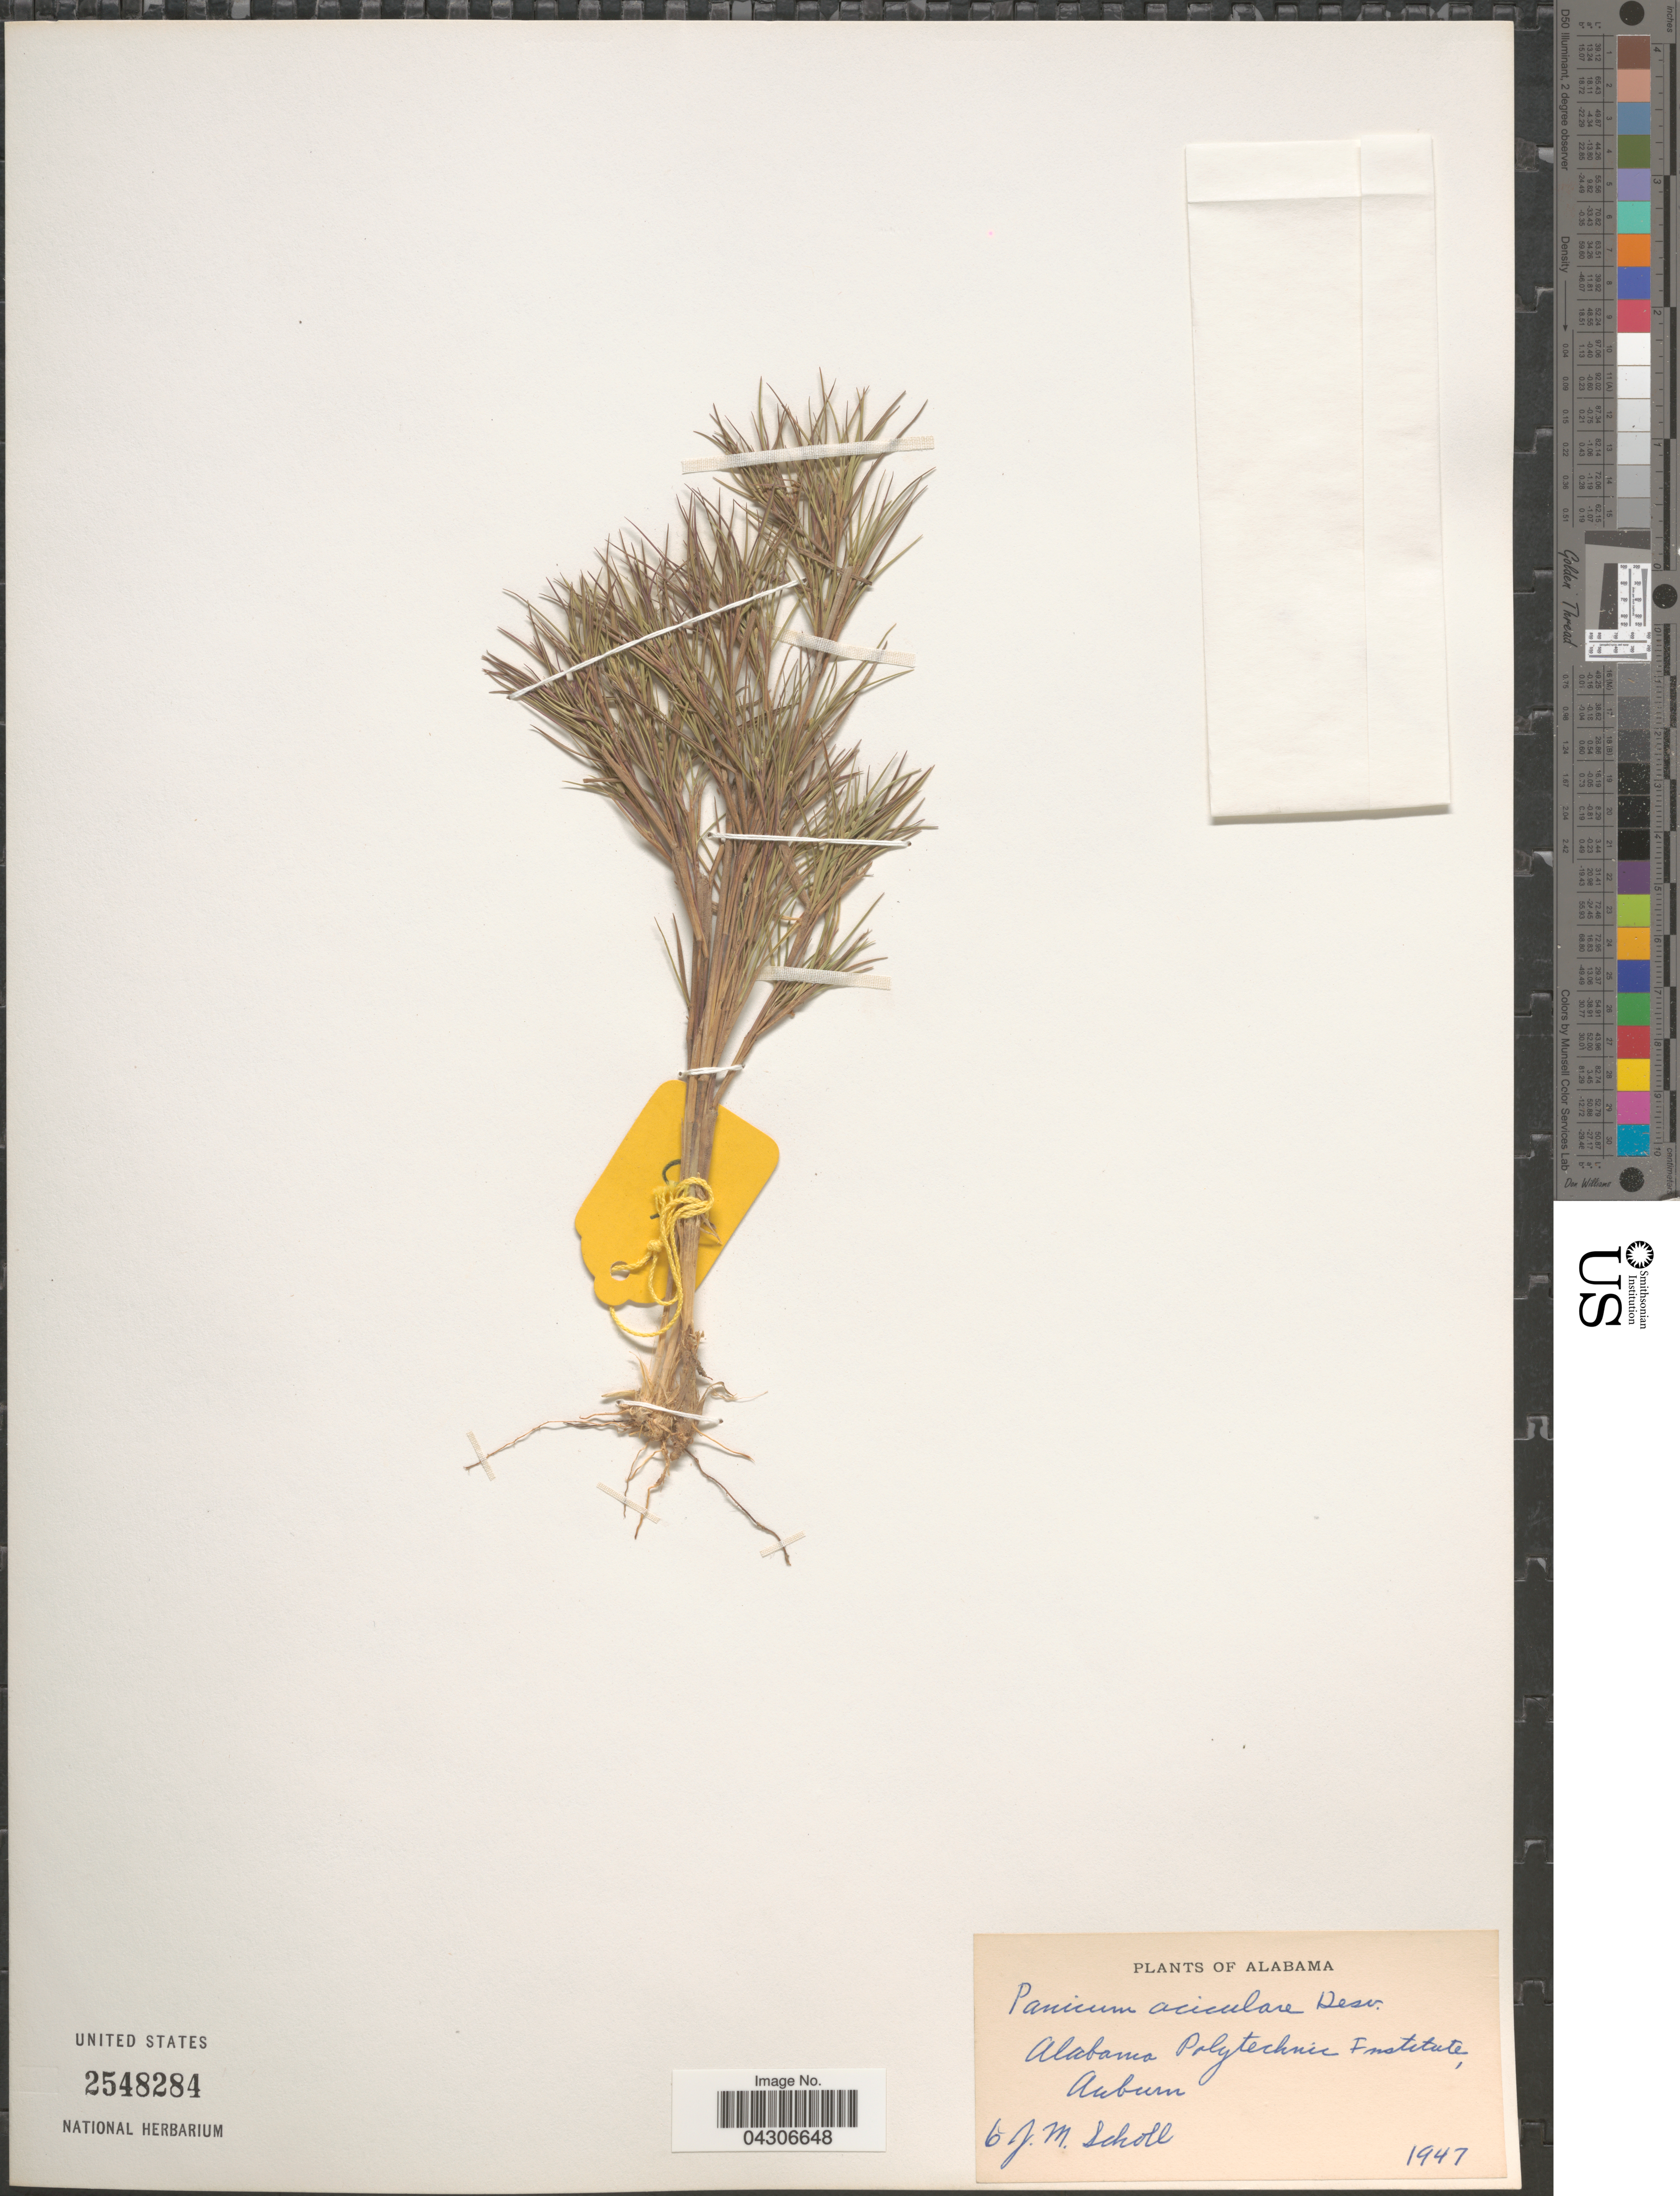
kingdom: Plantae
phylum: Tracheophyta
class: Liliopsida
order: Poales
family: Poaceae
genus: Dichanthelium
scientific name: Dichanthelium aciculare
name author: (Desv. ex Poir.) Gould & C.A. Clark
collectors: J. Scholl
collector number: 6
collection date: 1947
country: United States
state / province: Alabama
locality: Alabama Polytechnic Institute, Auburn.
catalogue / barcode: US 2548284